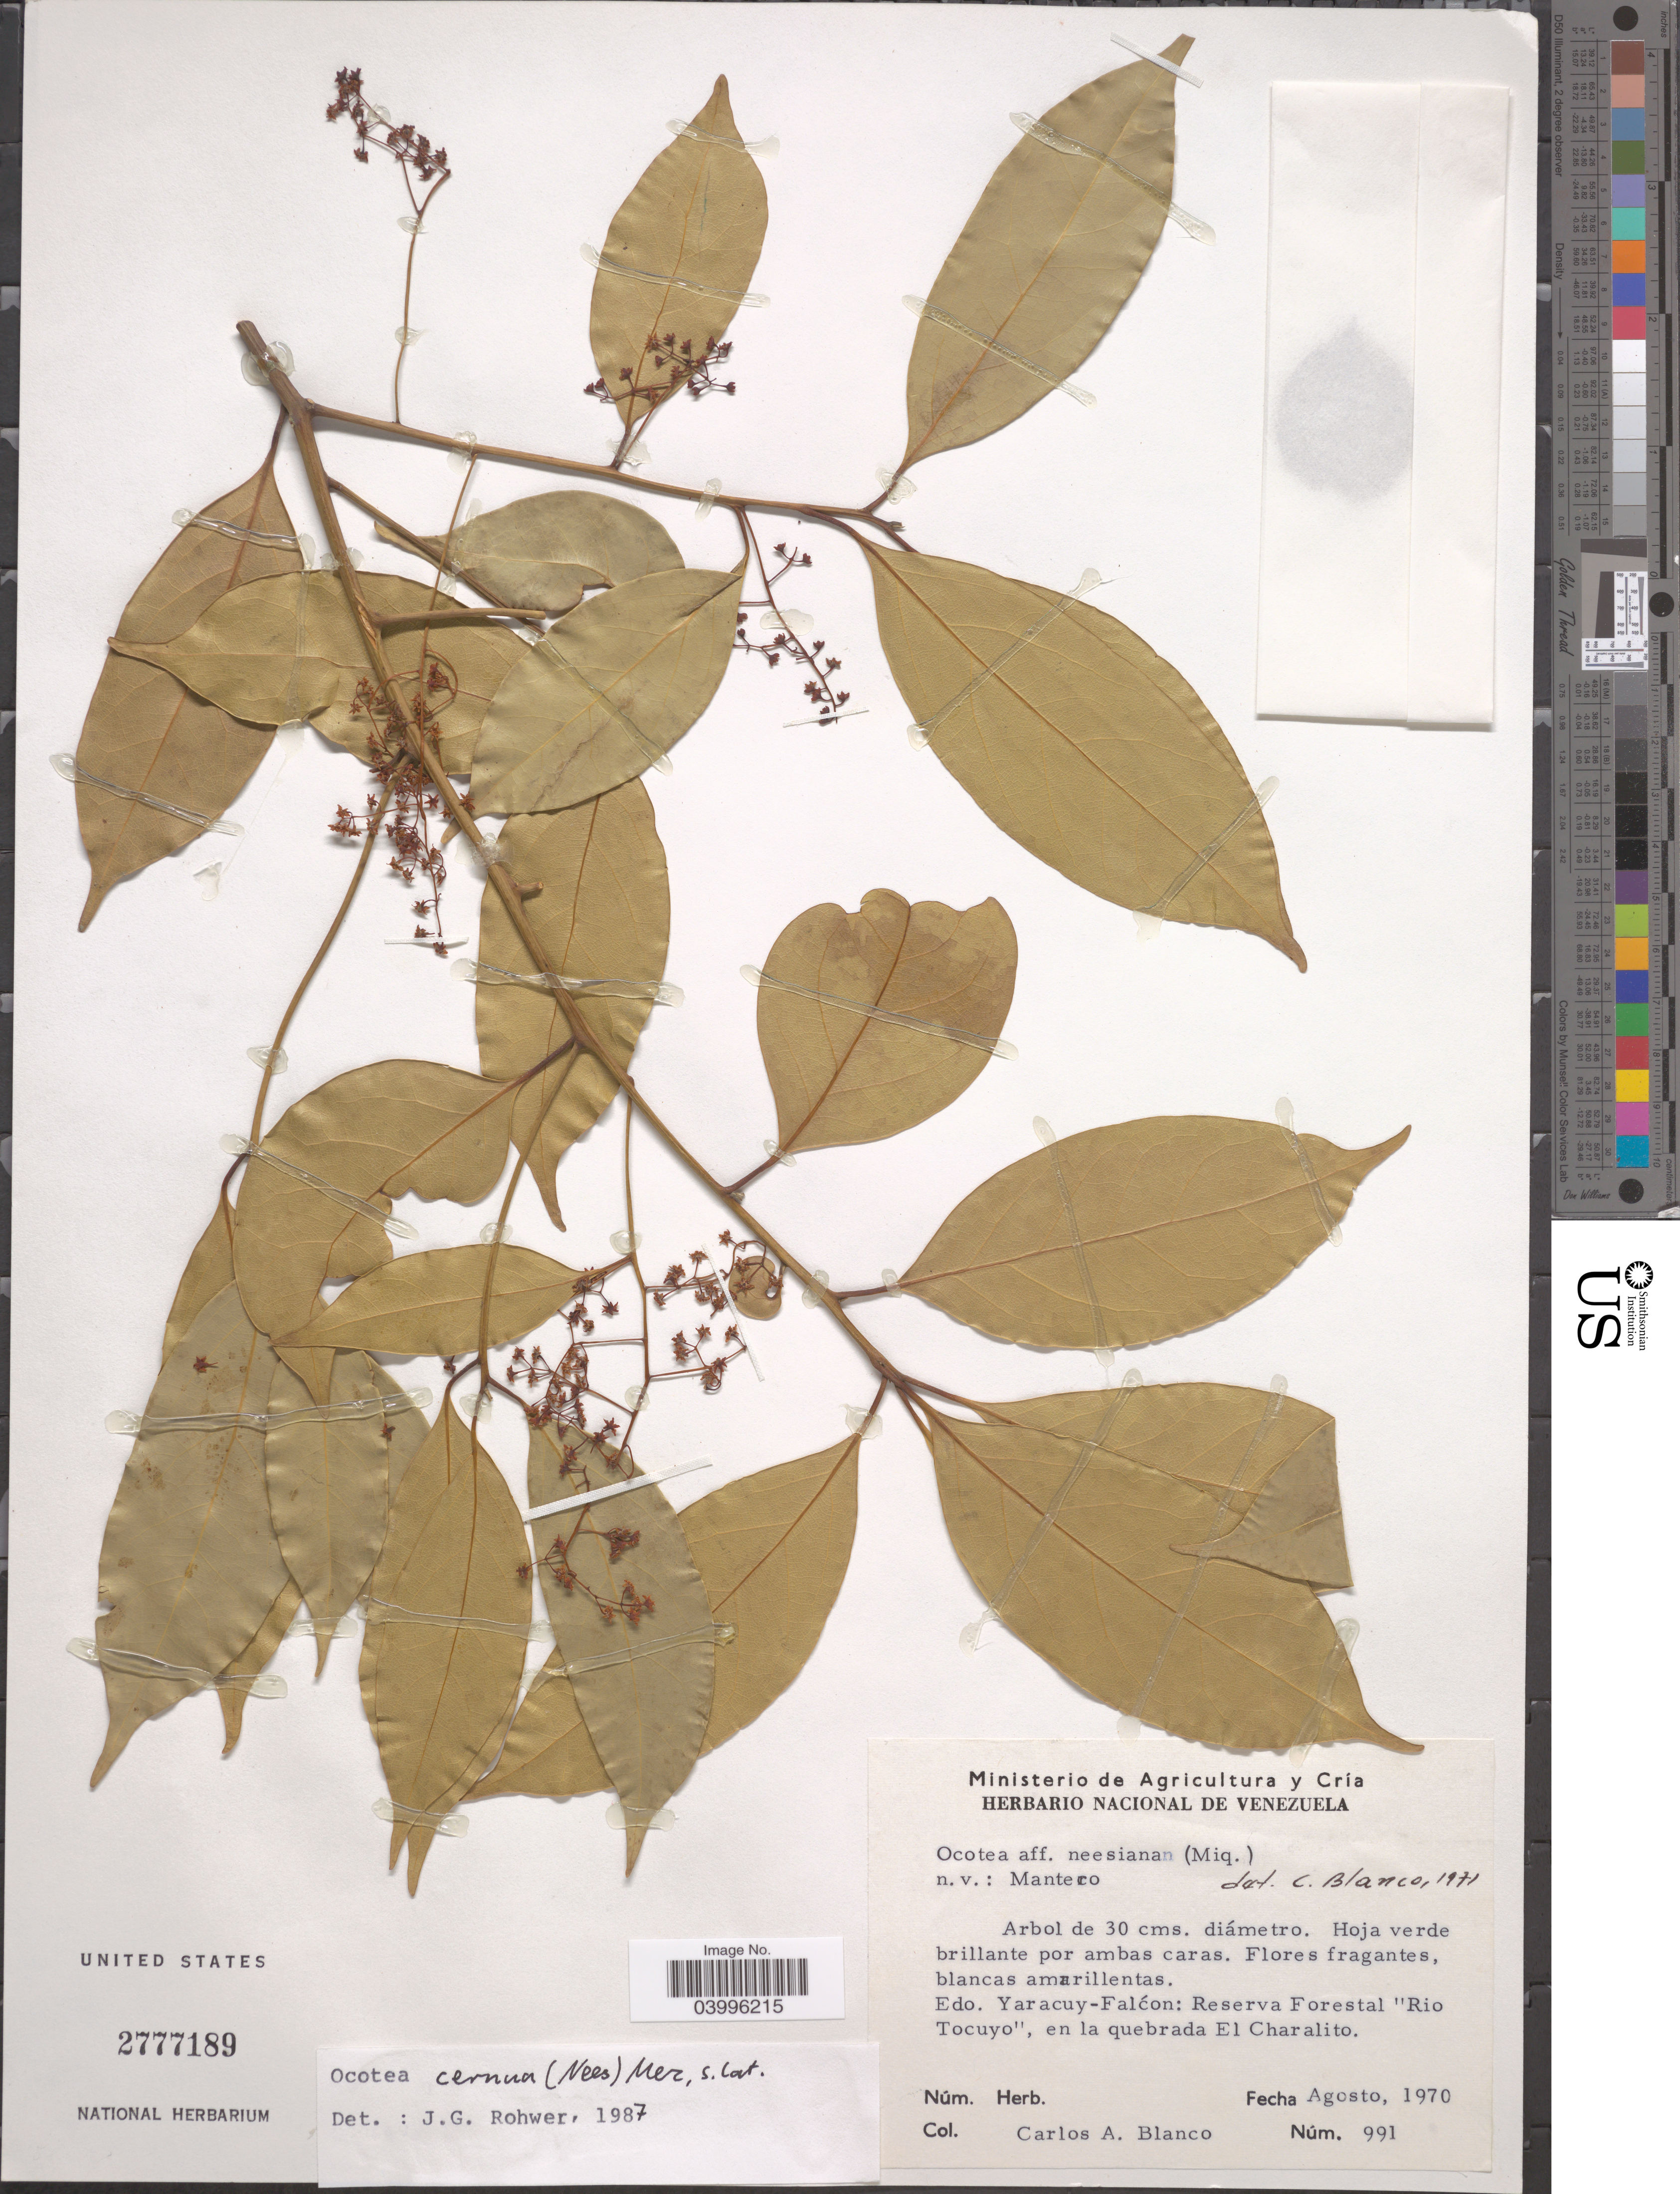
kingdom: Plantae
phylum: Tracheophyta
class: Magnoliopsida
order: Laurales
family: Lauraceae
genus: Ocotea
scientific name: Ocotea cernua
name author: (Nees) Mez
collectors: C. A. Blanco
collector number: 991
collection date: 1970-08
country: Venezuela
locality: Edo. Yaracuy-Falcón: Reserva Forestal "Rio Tocuyo", en la quebrada El Charalito.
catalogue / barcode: US 2777189